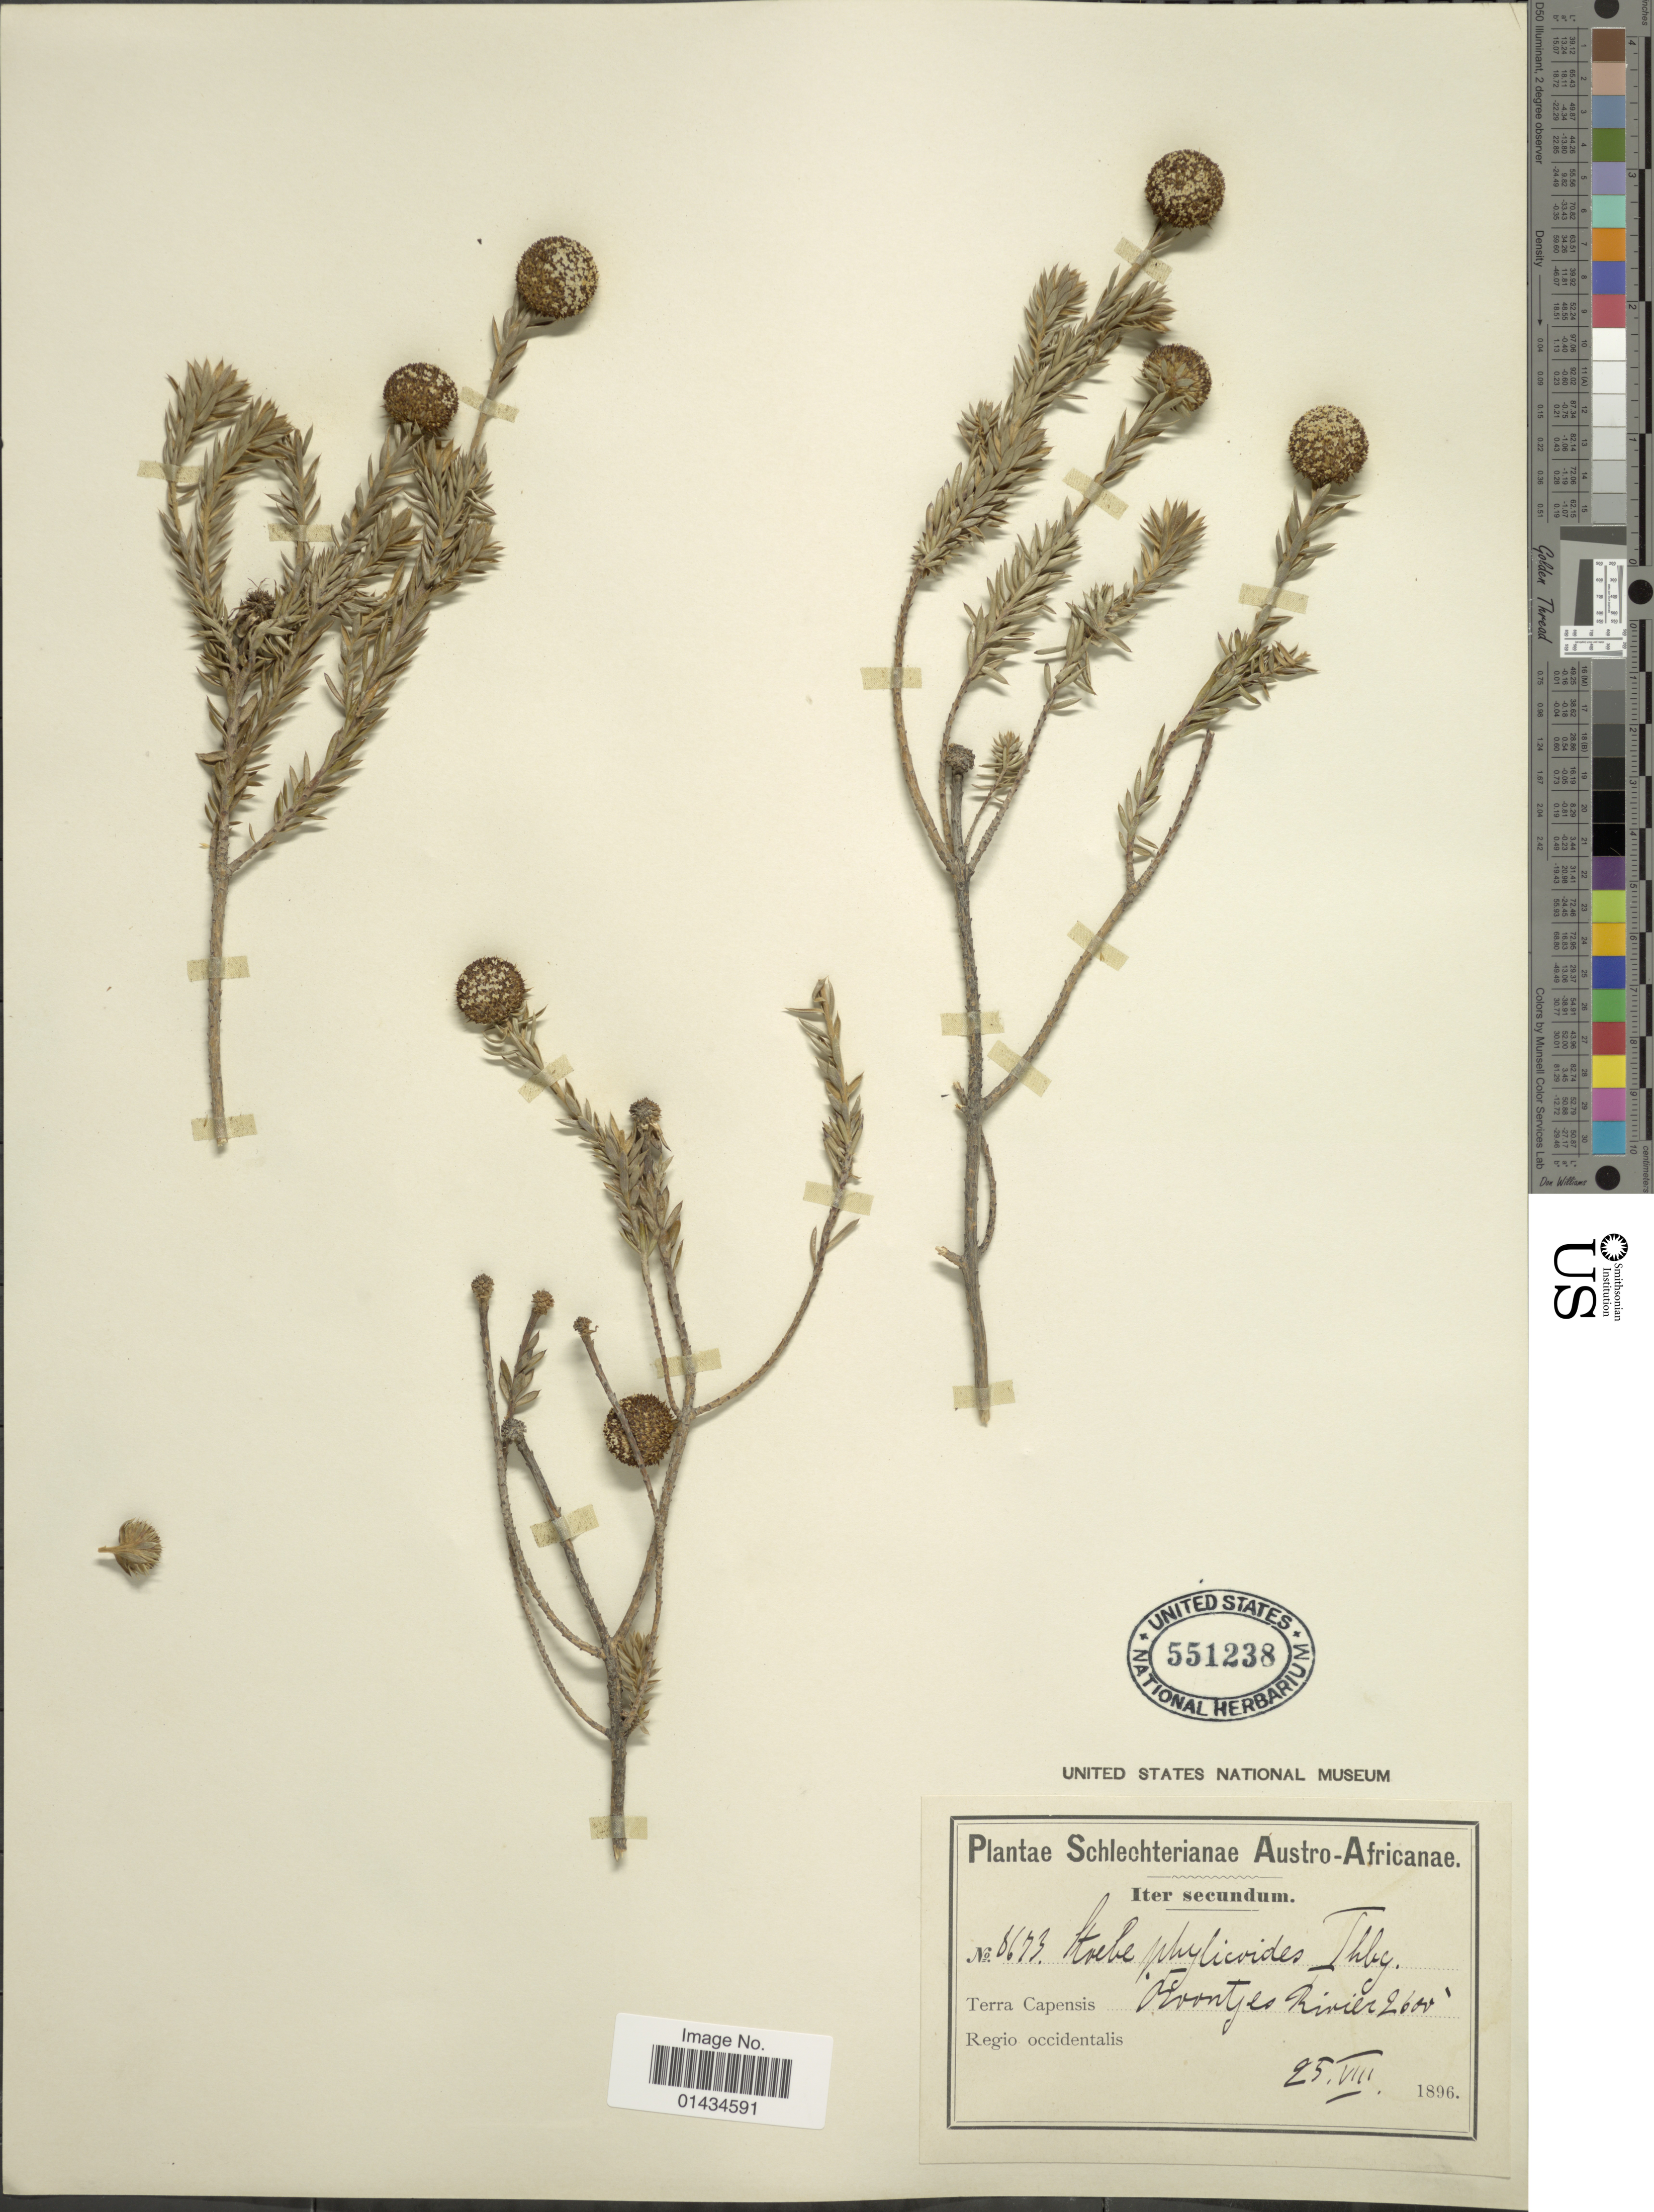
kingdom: Plantae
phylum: Tracheophyta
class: Magnoliopsida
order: Asterales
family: Asteraceae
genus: Stoebe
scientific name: Stoebe phylicoides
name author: Thunb.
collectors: Schlechter, --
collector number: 8673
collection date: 1896-08-25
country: South Africa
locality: Austo-Africanane, Terra Capensis Broontjes Rivier, Regio occidentalis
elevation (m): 792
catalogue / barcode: US 551238